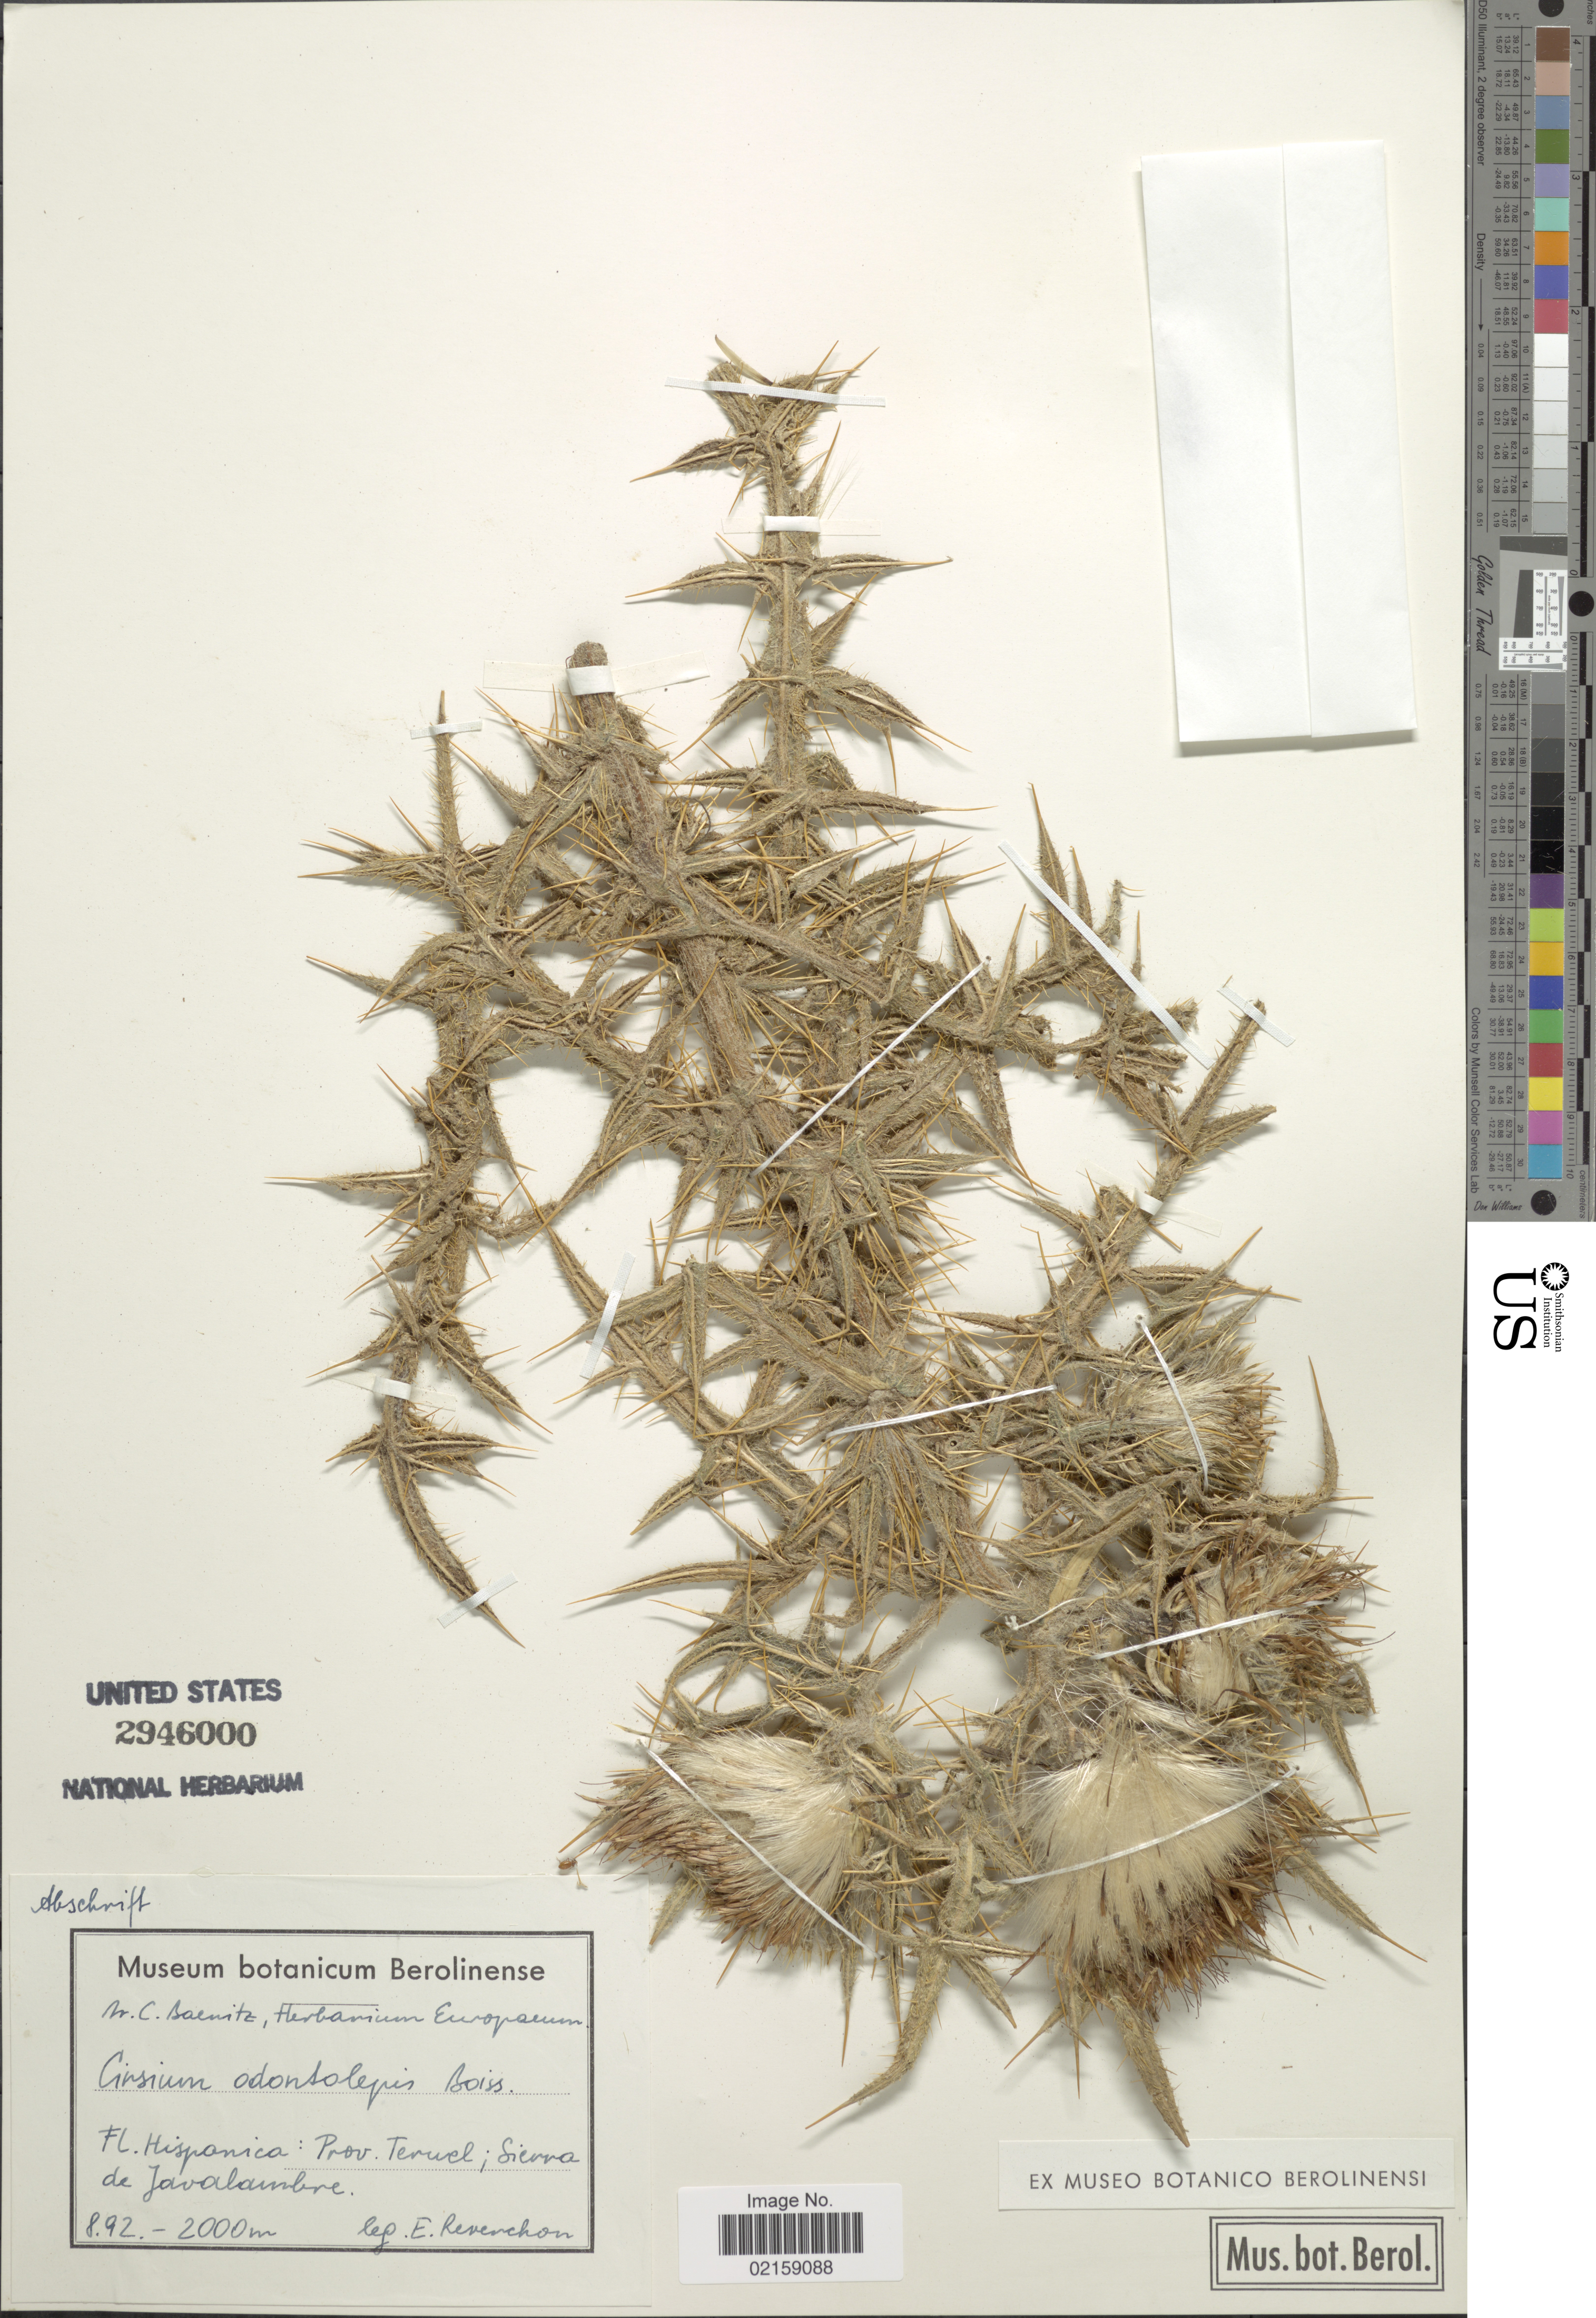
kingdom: Plantae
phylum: Tracheophyta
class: Magnoliopsida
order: Asterales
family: Asteraceae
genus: Cirsium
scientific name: Cirsium odontolepis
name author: Boiss. ex DC.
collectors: E. Reverchon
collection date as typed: Transcribed d/m/y: /8/92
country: Spain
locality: Hispanica: Prov. Teruel; Sierra de Javalambre.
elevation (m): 2000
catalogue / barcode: US 2946000